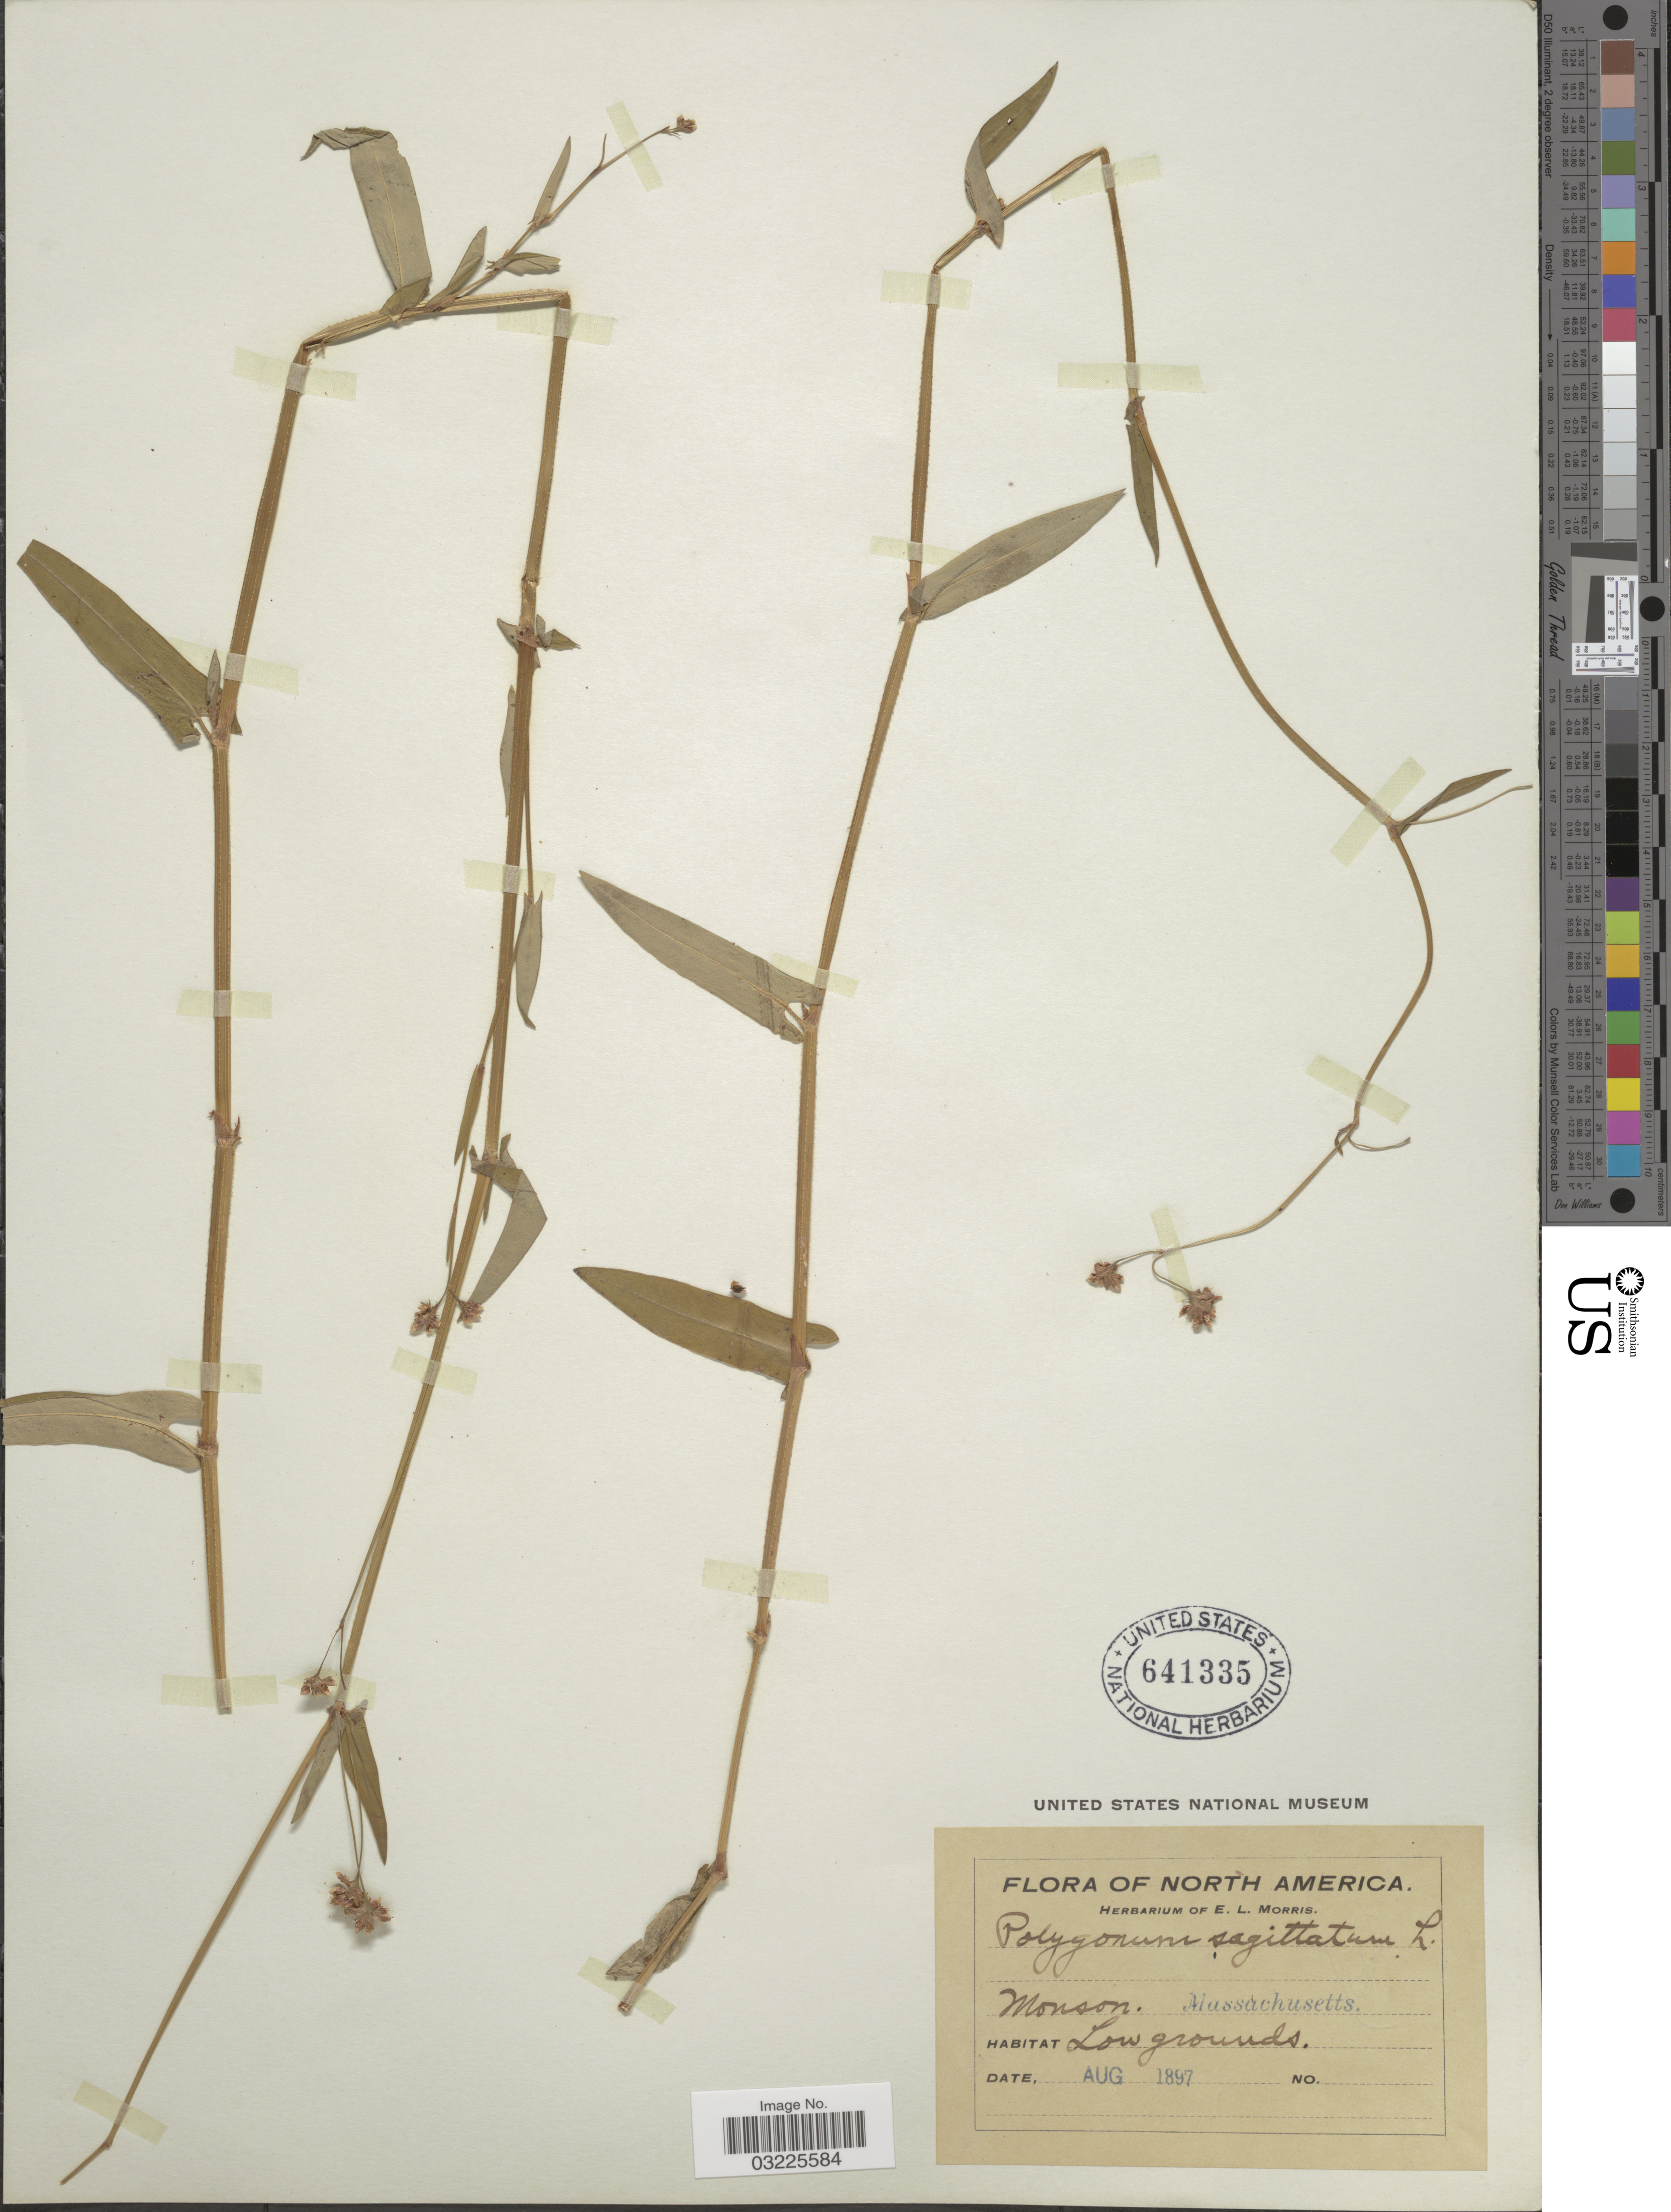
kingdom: Plantae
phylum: Tracheophyta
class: Magnoliopsida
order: Caryophyllales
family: Polygonaceae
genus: Persicaria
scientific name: Persicaria sagittata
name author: (L.) H. Gross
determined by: Atha, D. E.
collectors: ex herb. E.L. Morris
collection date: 1897-08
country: United States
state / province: Massachusetts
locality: Monson.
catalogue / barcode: US 641335